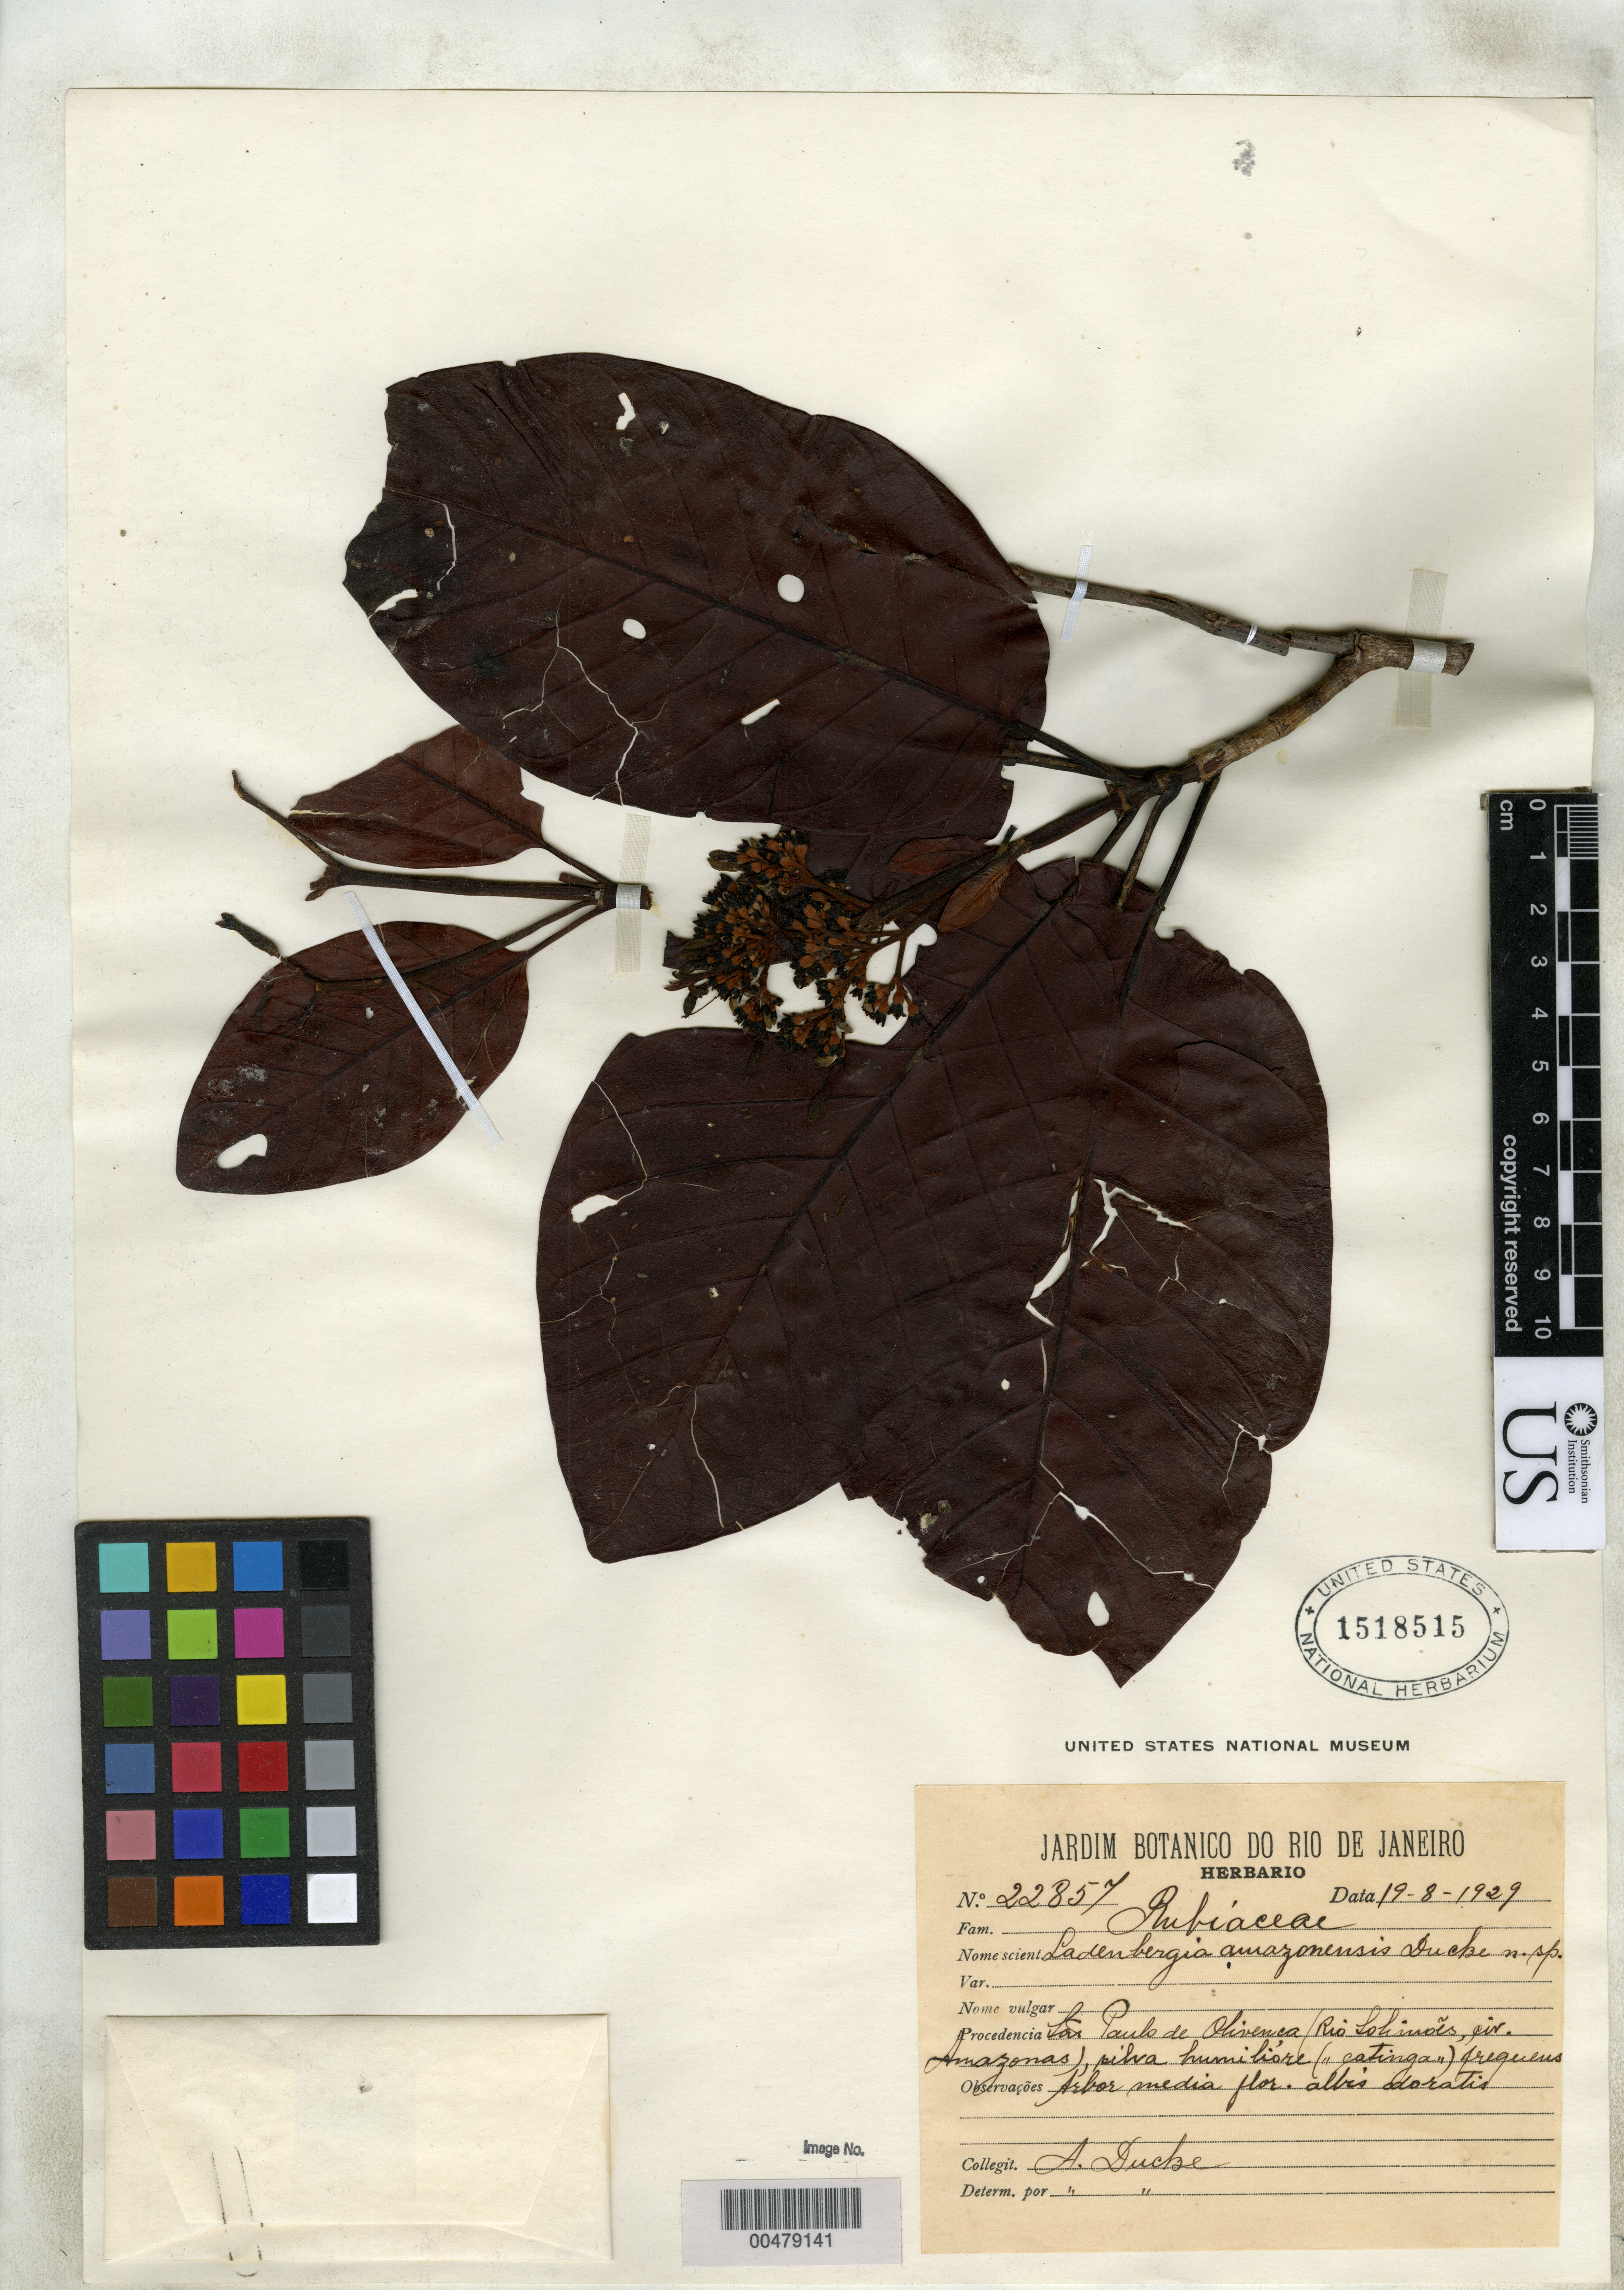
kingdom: Plantae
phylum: Tracheophyta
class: Magnoliopsida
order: Gentianales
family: Rubiaceae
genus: Ladenbergia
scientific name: Ladenbergia amazonensis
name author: Ducke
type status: Isotype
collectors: A. Ducke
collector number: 22857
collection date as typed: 19 Aug 1929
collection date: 1929-08-19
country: Brazil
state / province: Amazonas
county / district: São Paulo de Olivença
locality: Rio Solimoes, Civ. Amazonas.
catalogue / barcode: US 1518515